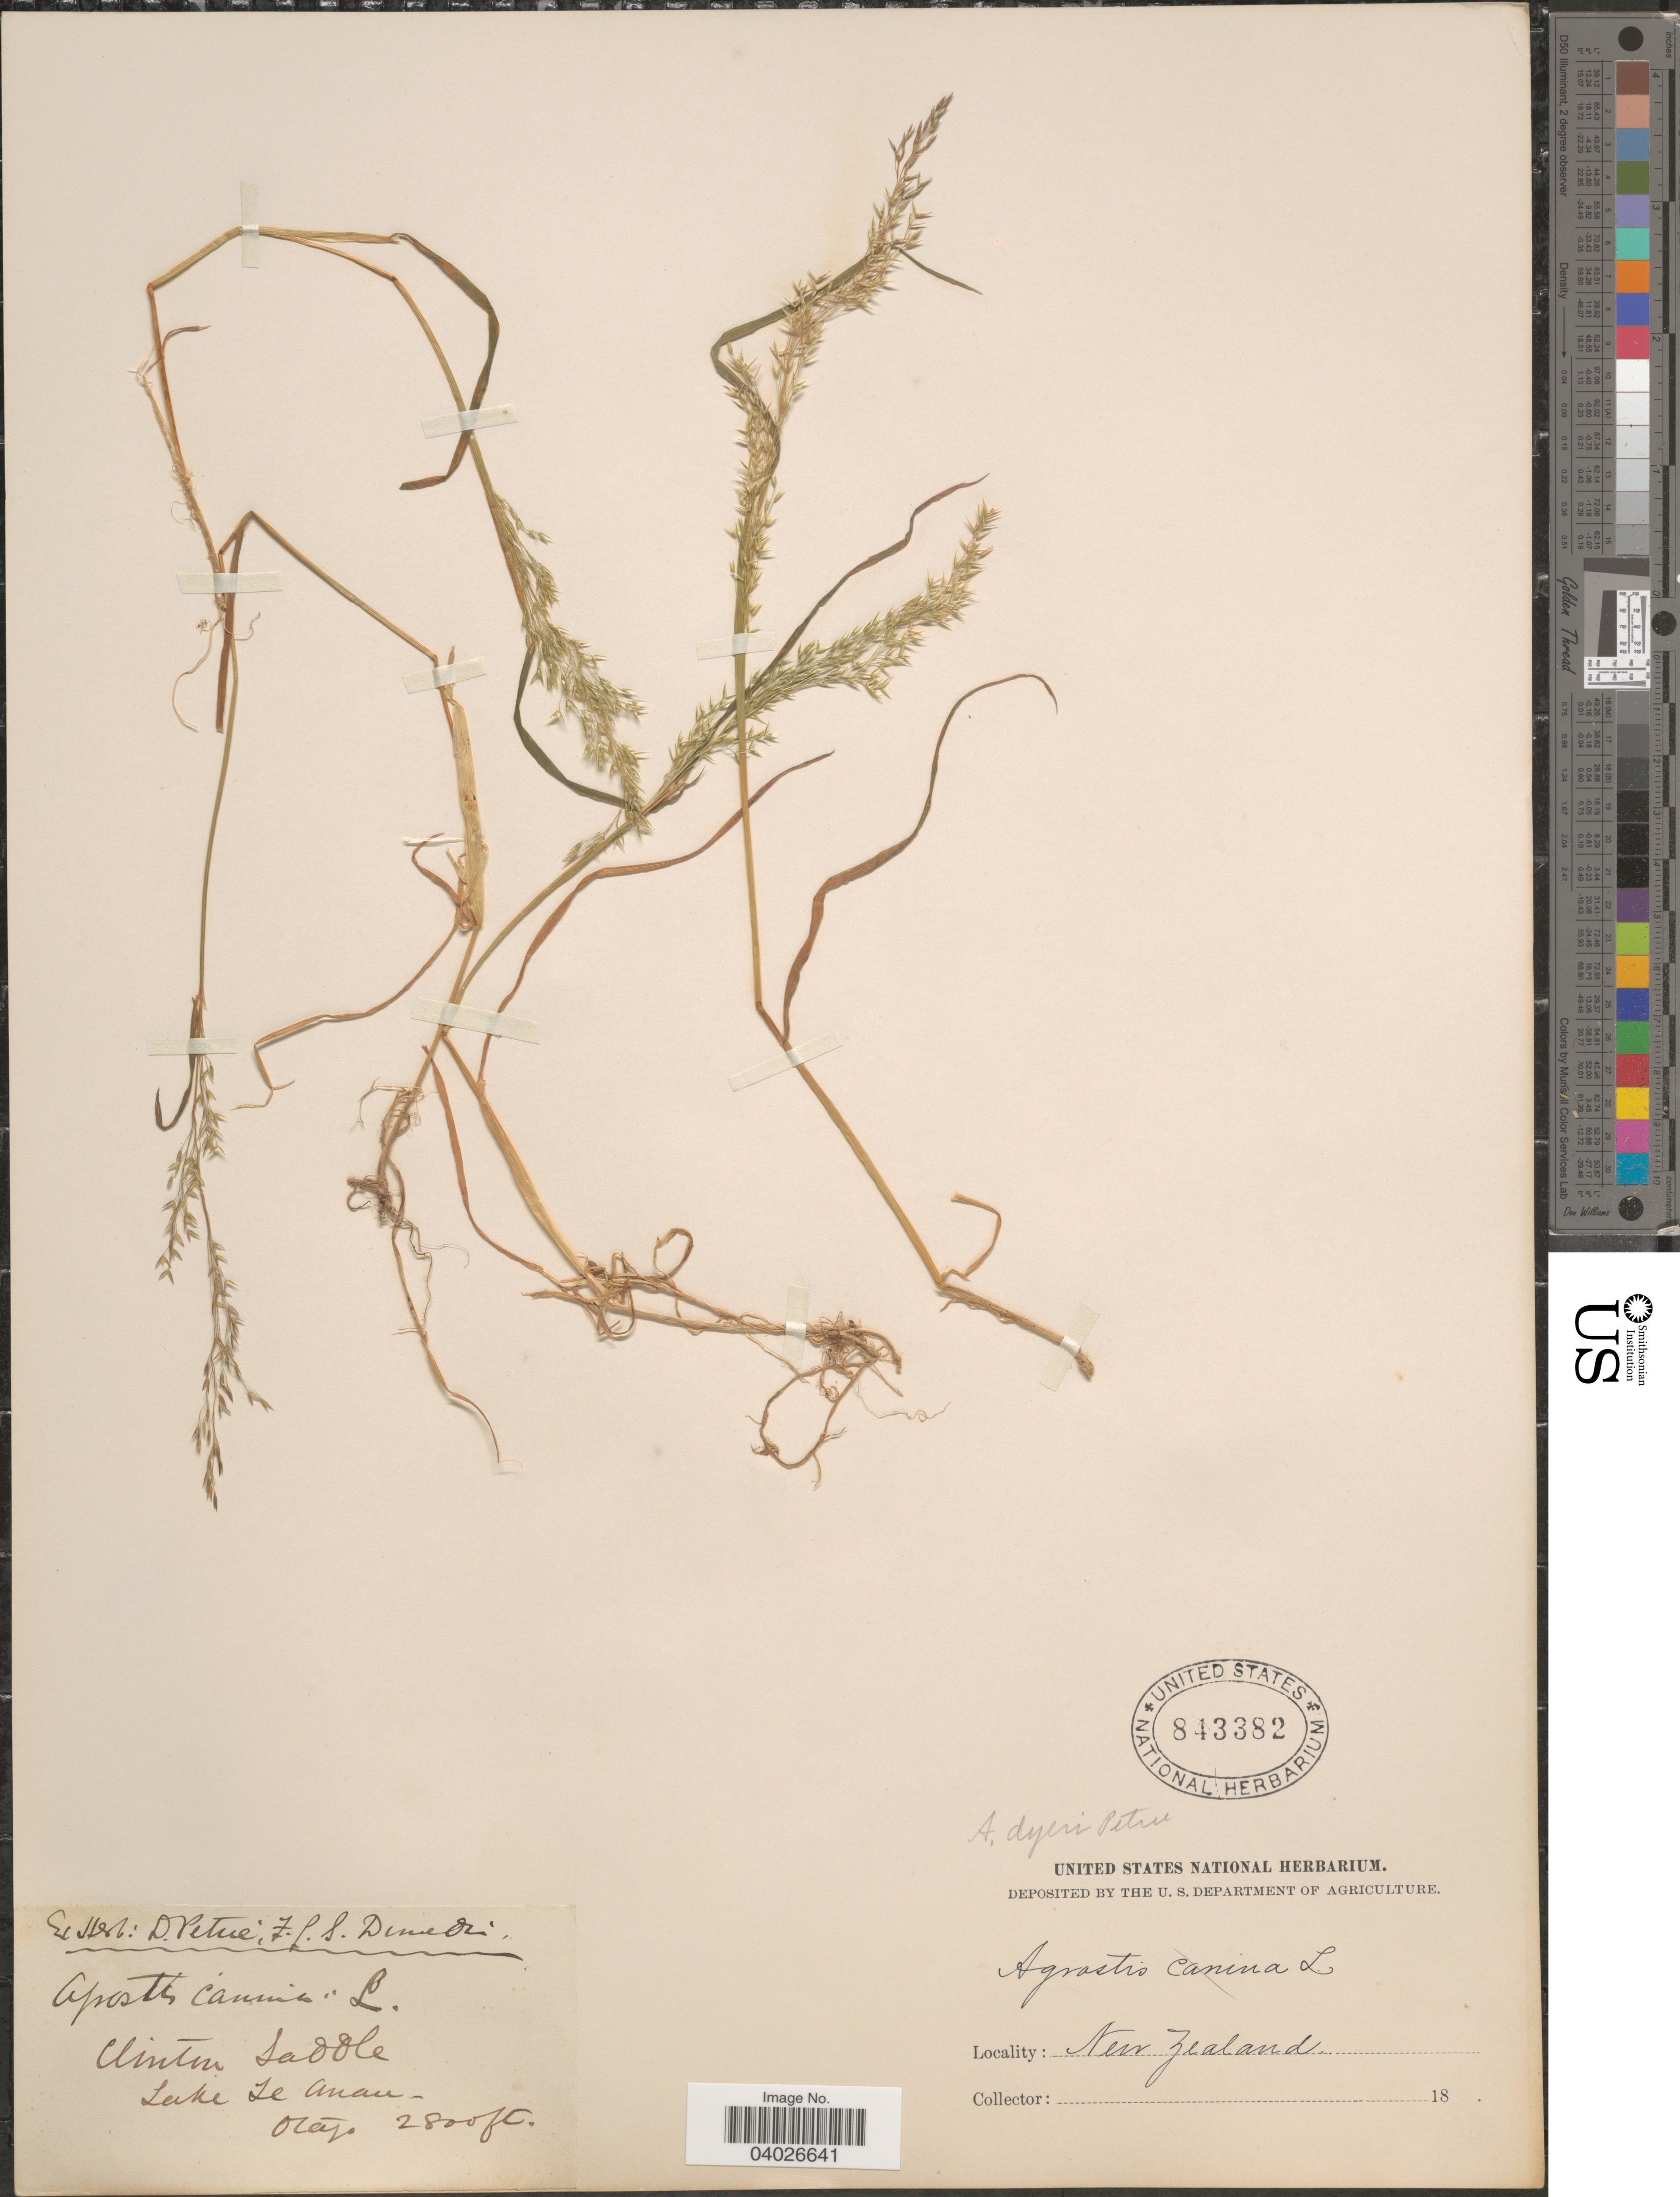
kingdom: Plantae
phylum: Tracheophyta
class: Liliopsida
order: Poales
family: Poaceae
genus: Agrostis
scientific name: Agrostis dyeri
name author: Petrie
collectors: Ex Herb D. Petrie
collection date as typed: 18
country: New Zealand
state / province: Otago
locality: Clinton Saddle. Lake Te Anau.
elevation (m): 853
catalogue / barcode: US 843382